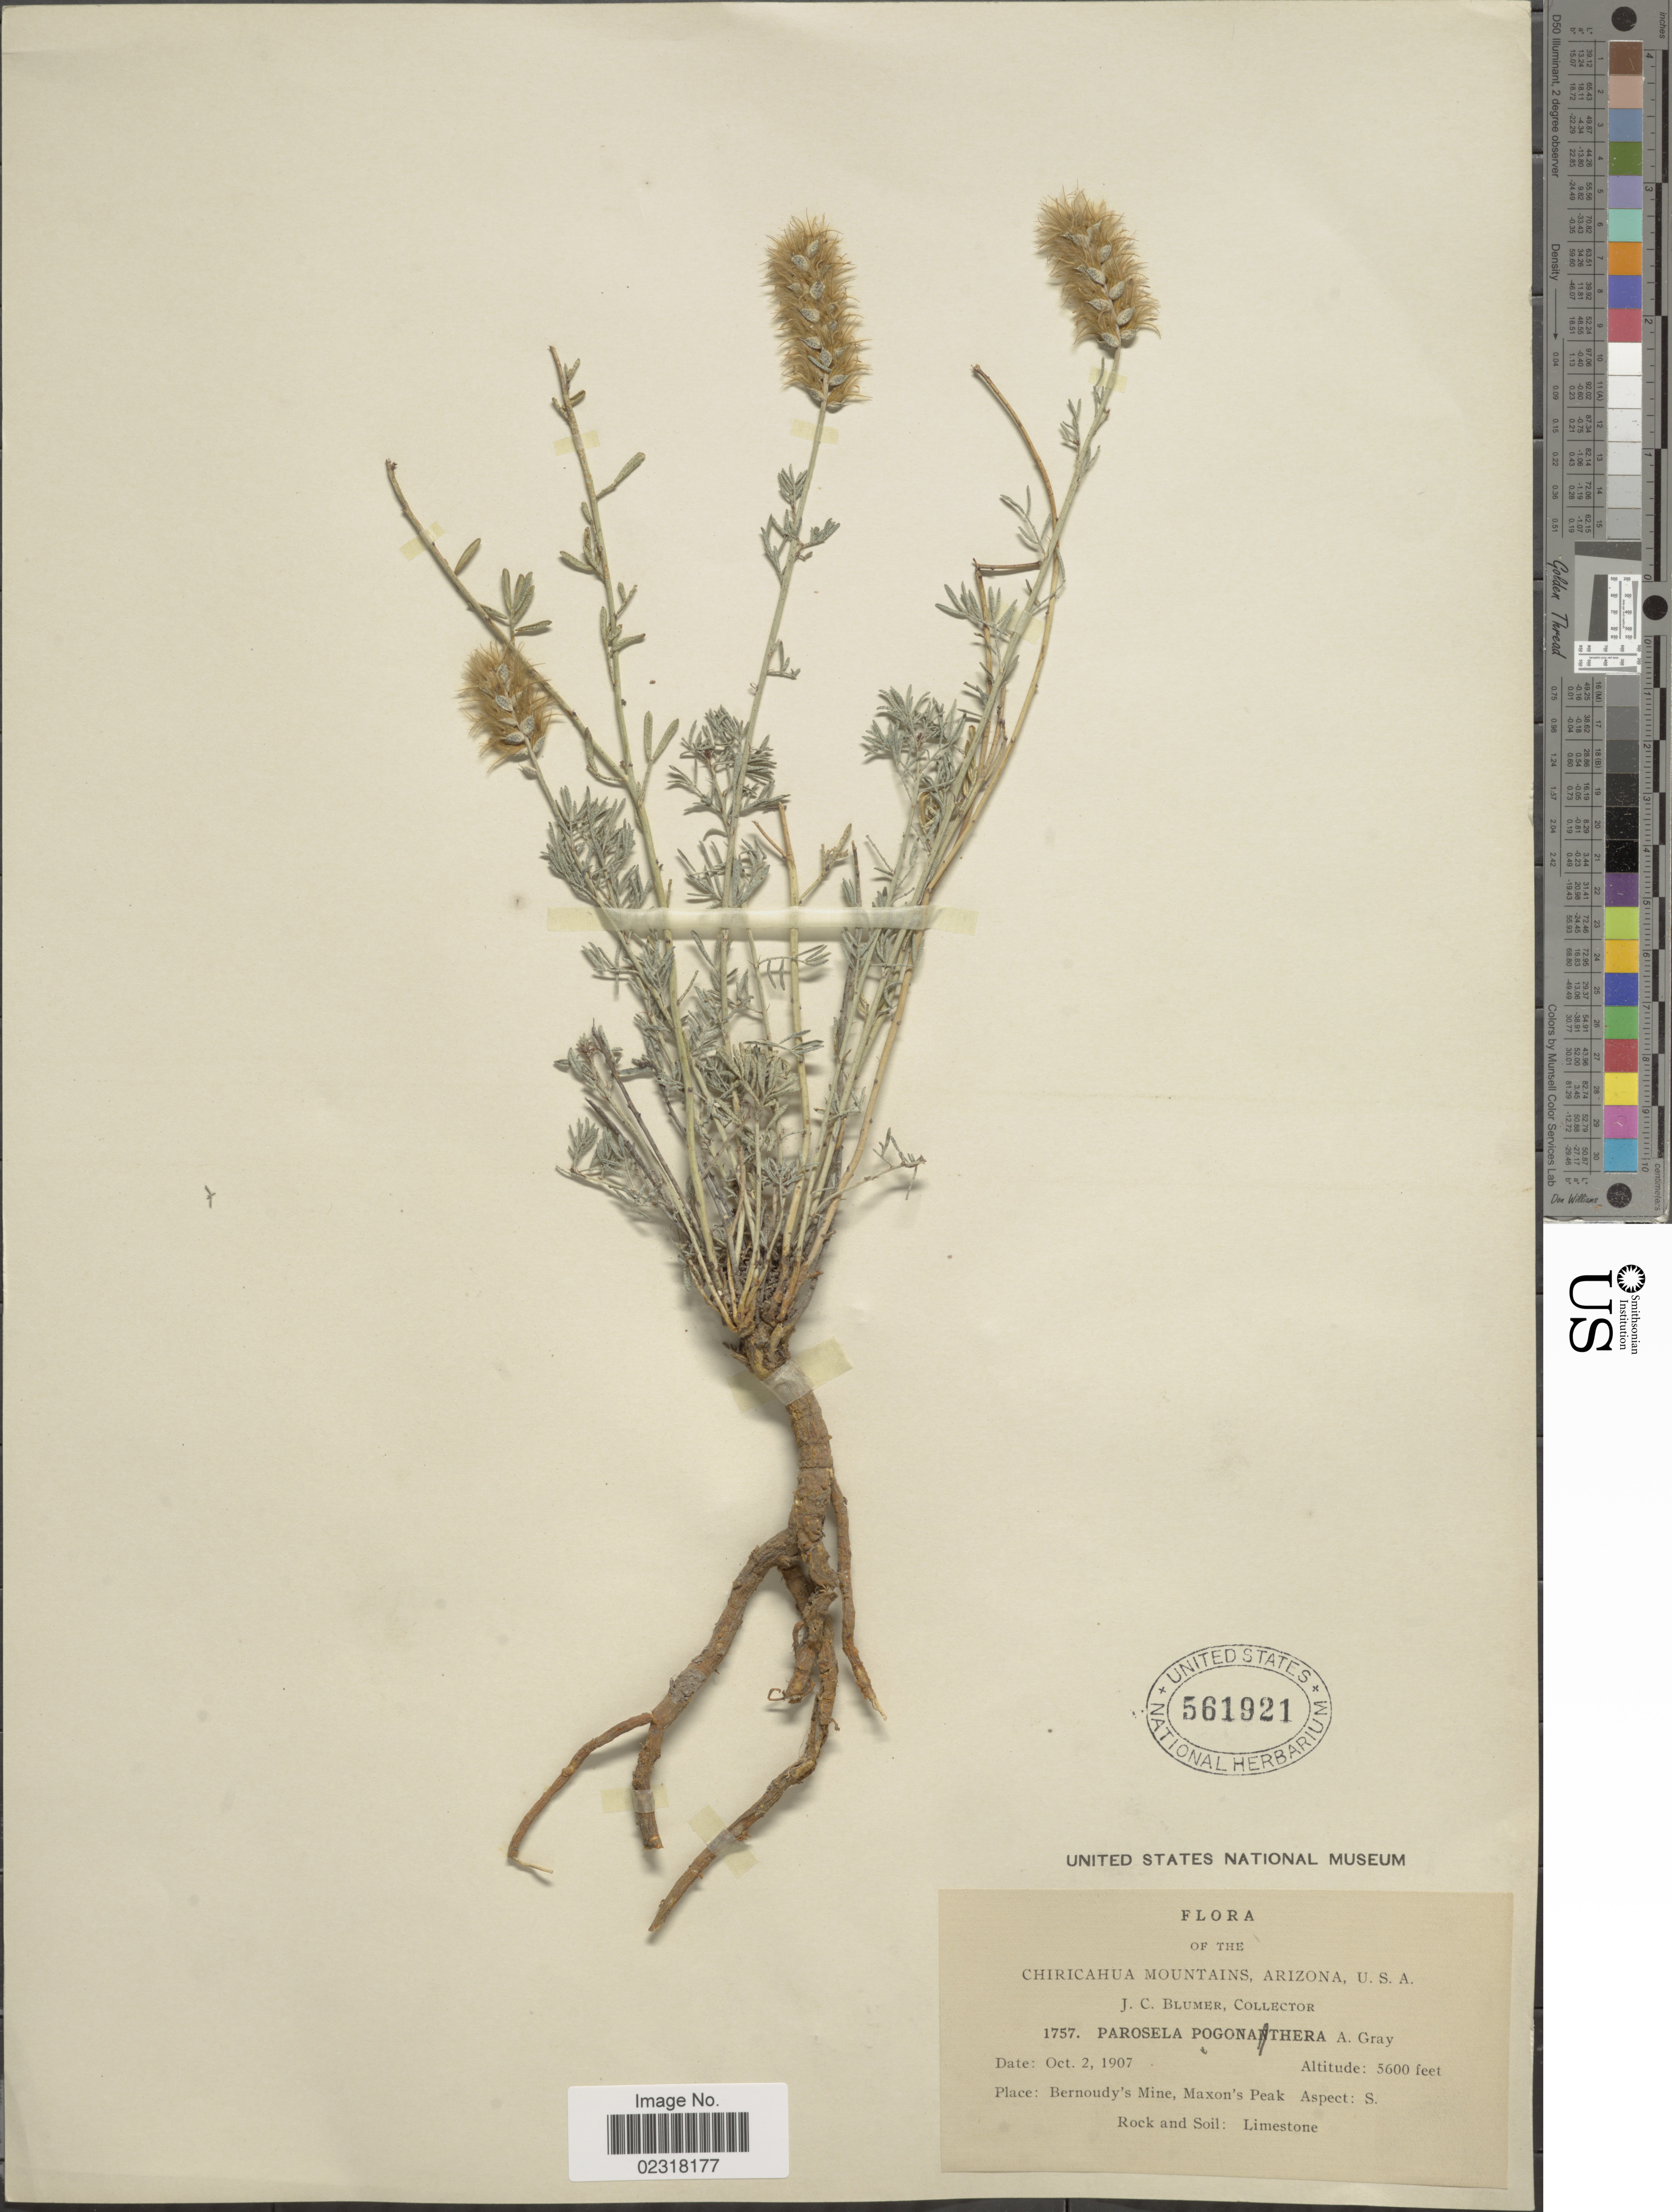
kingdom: Plantae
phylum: Tracheophyta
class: Magnoliopsida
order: Fabales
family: Fabaceae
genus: Dalea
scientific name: Dalea pogonathera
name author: A. Gray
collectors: J. C. Blumer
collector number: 1757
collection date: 1907-10-02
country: United States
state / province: Arizona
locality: Chiricahua Mountains, Bernoudy's Mine, Maxon's Peak, Aspect: S. Rock and Soil: Limestone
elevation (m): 1707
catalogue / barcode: US 561921